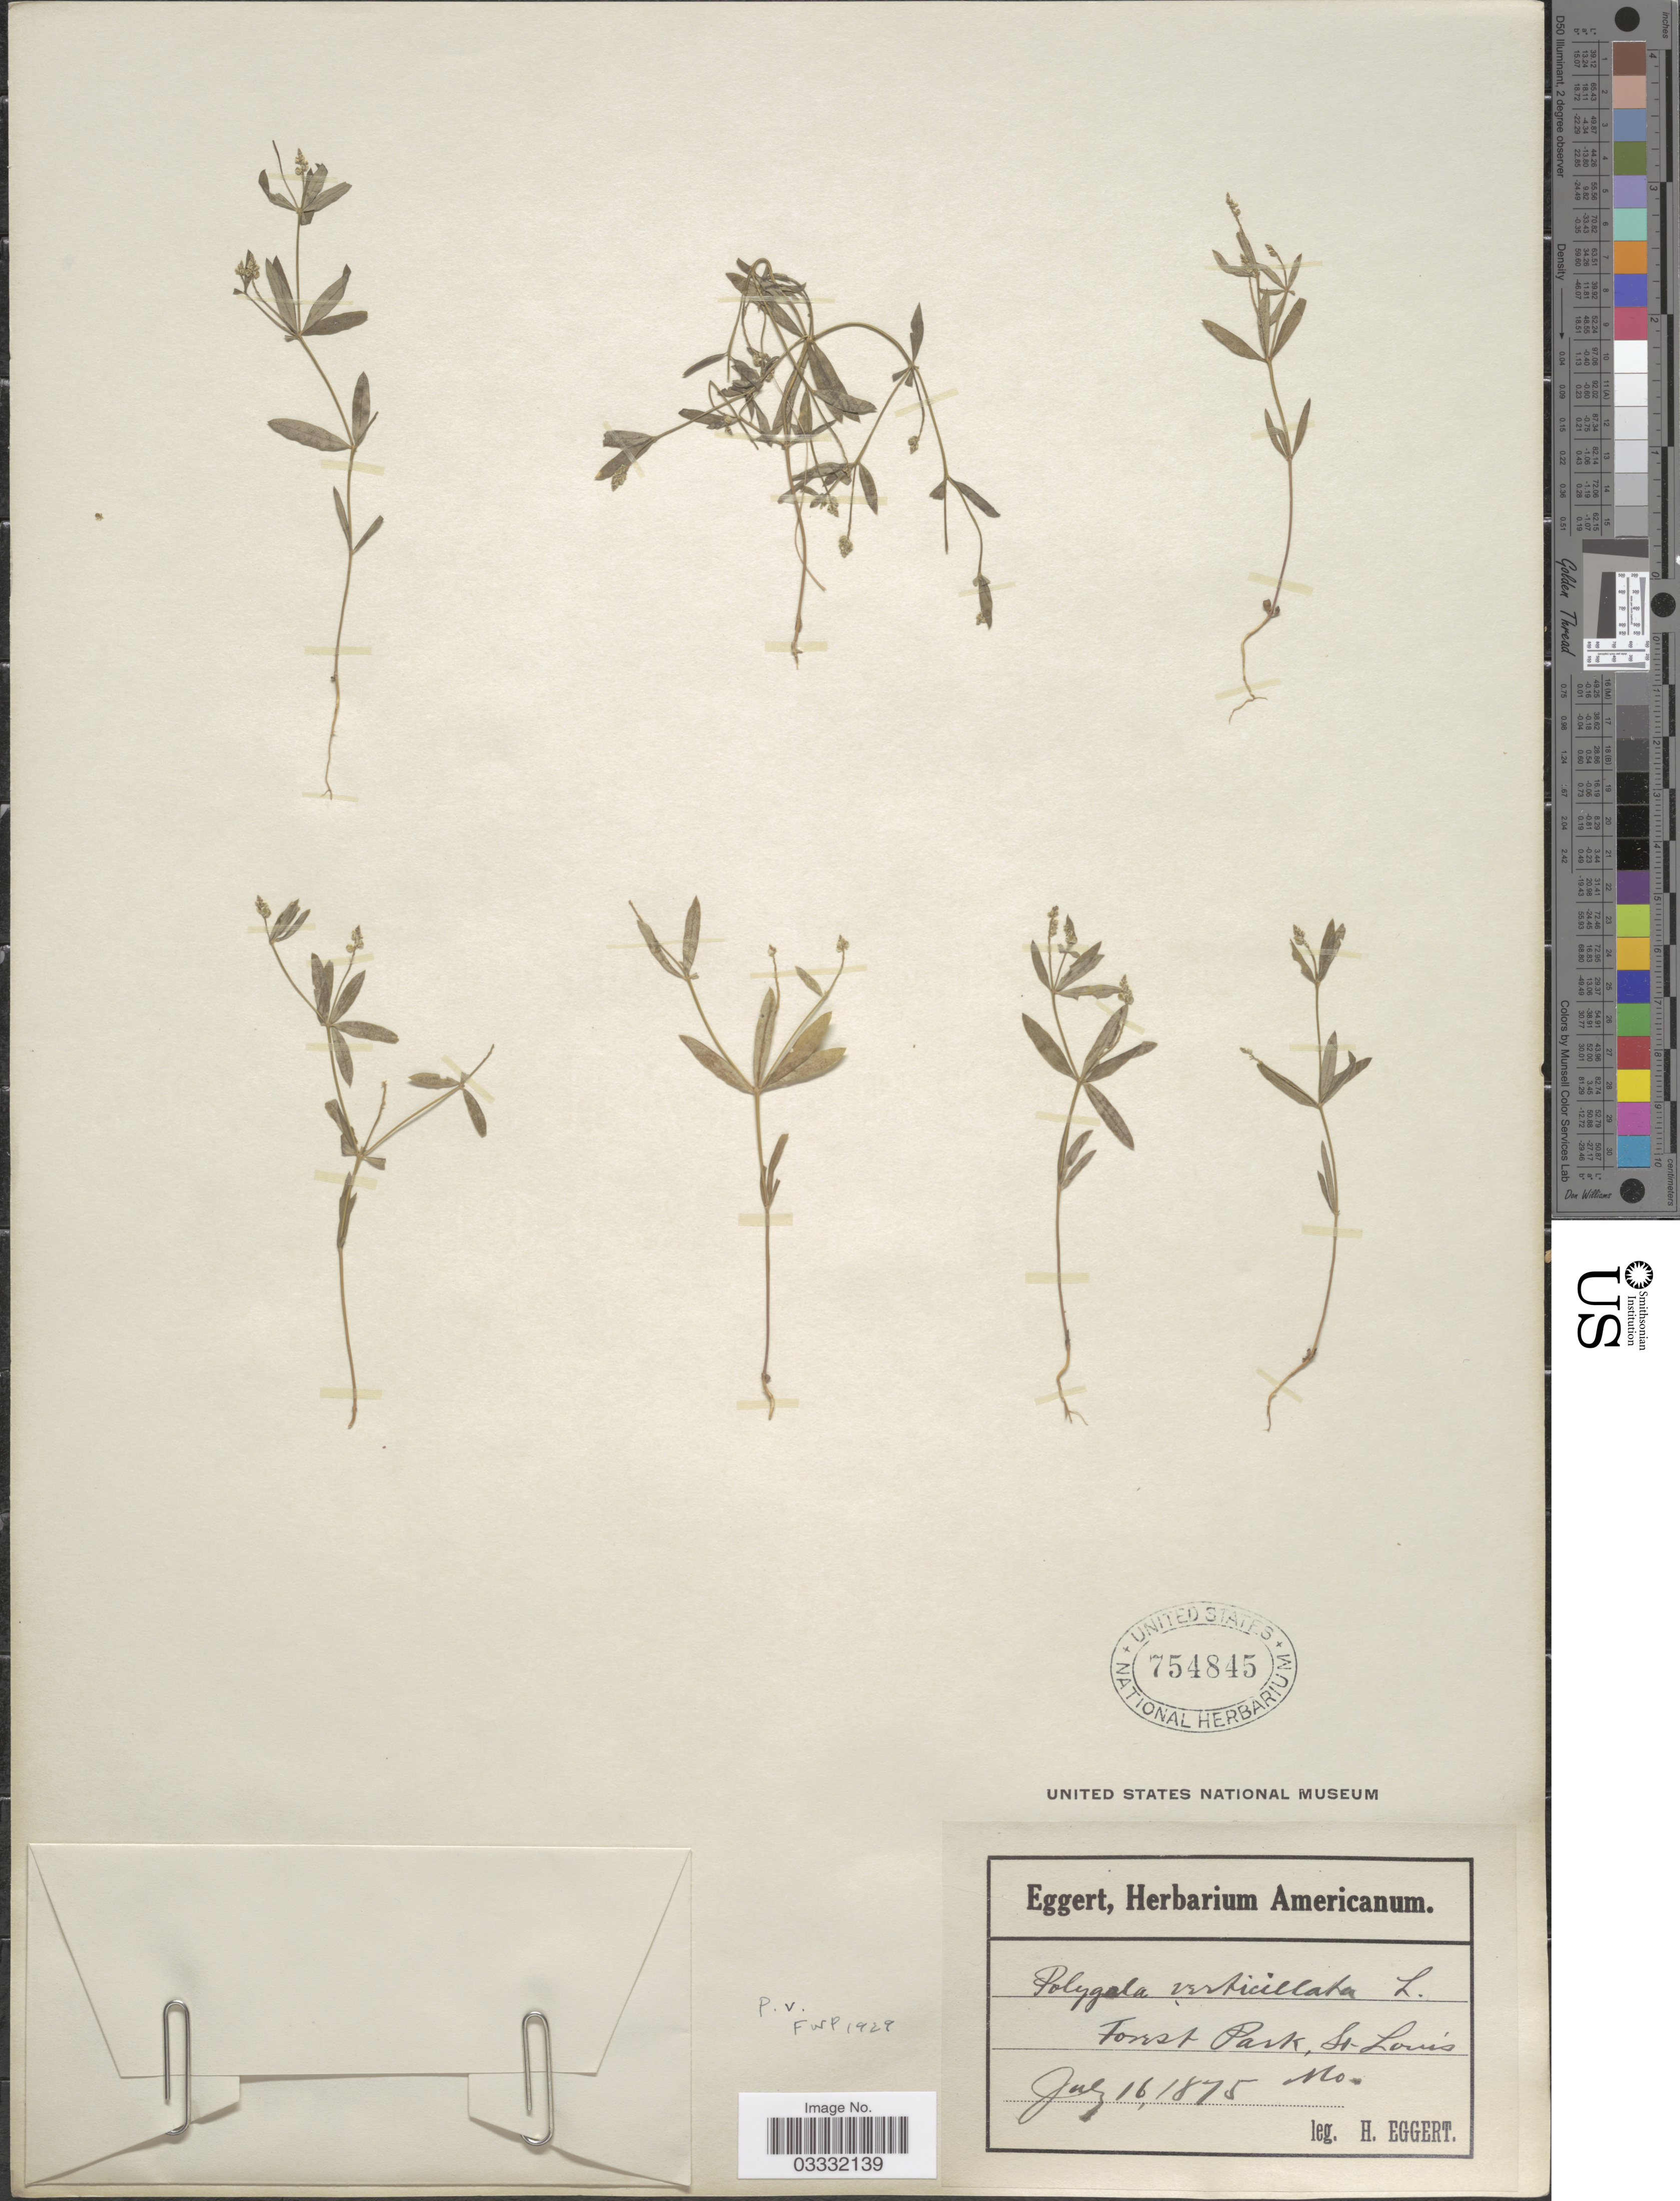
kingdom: Plantae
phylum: Tracheophyta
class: Magnoliopsida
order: Fabales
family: Polygalaceae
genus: Polygala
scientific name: Polygala verticillata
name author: L.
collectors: H. Eggert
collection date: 1875-07-16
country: United States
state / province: Missouri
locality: Forest Park, St. Louis.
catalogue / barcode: US 754845